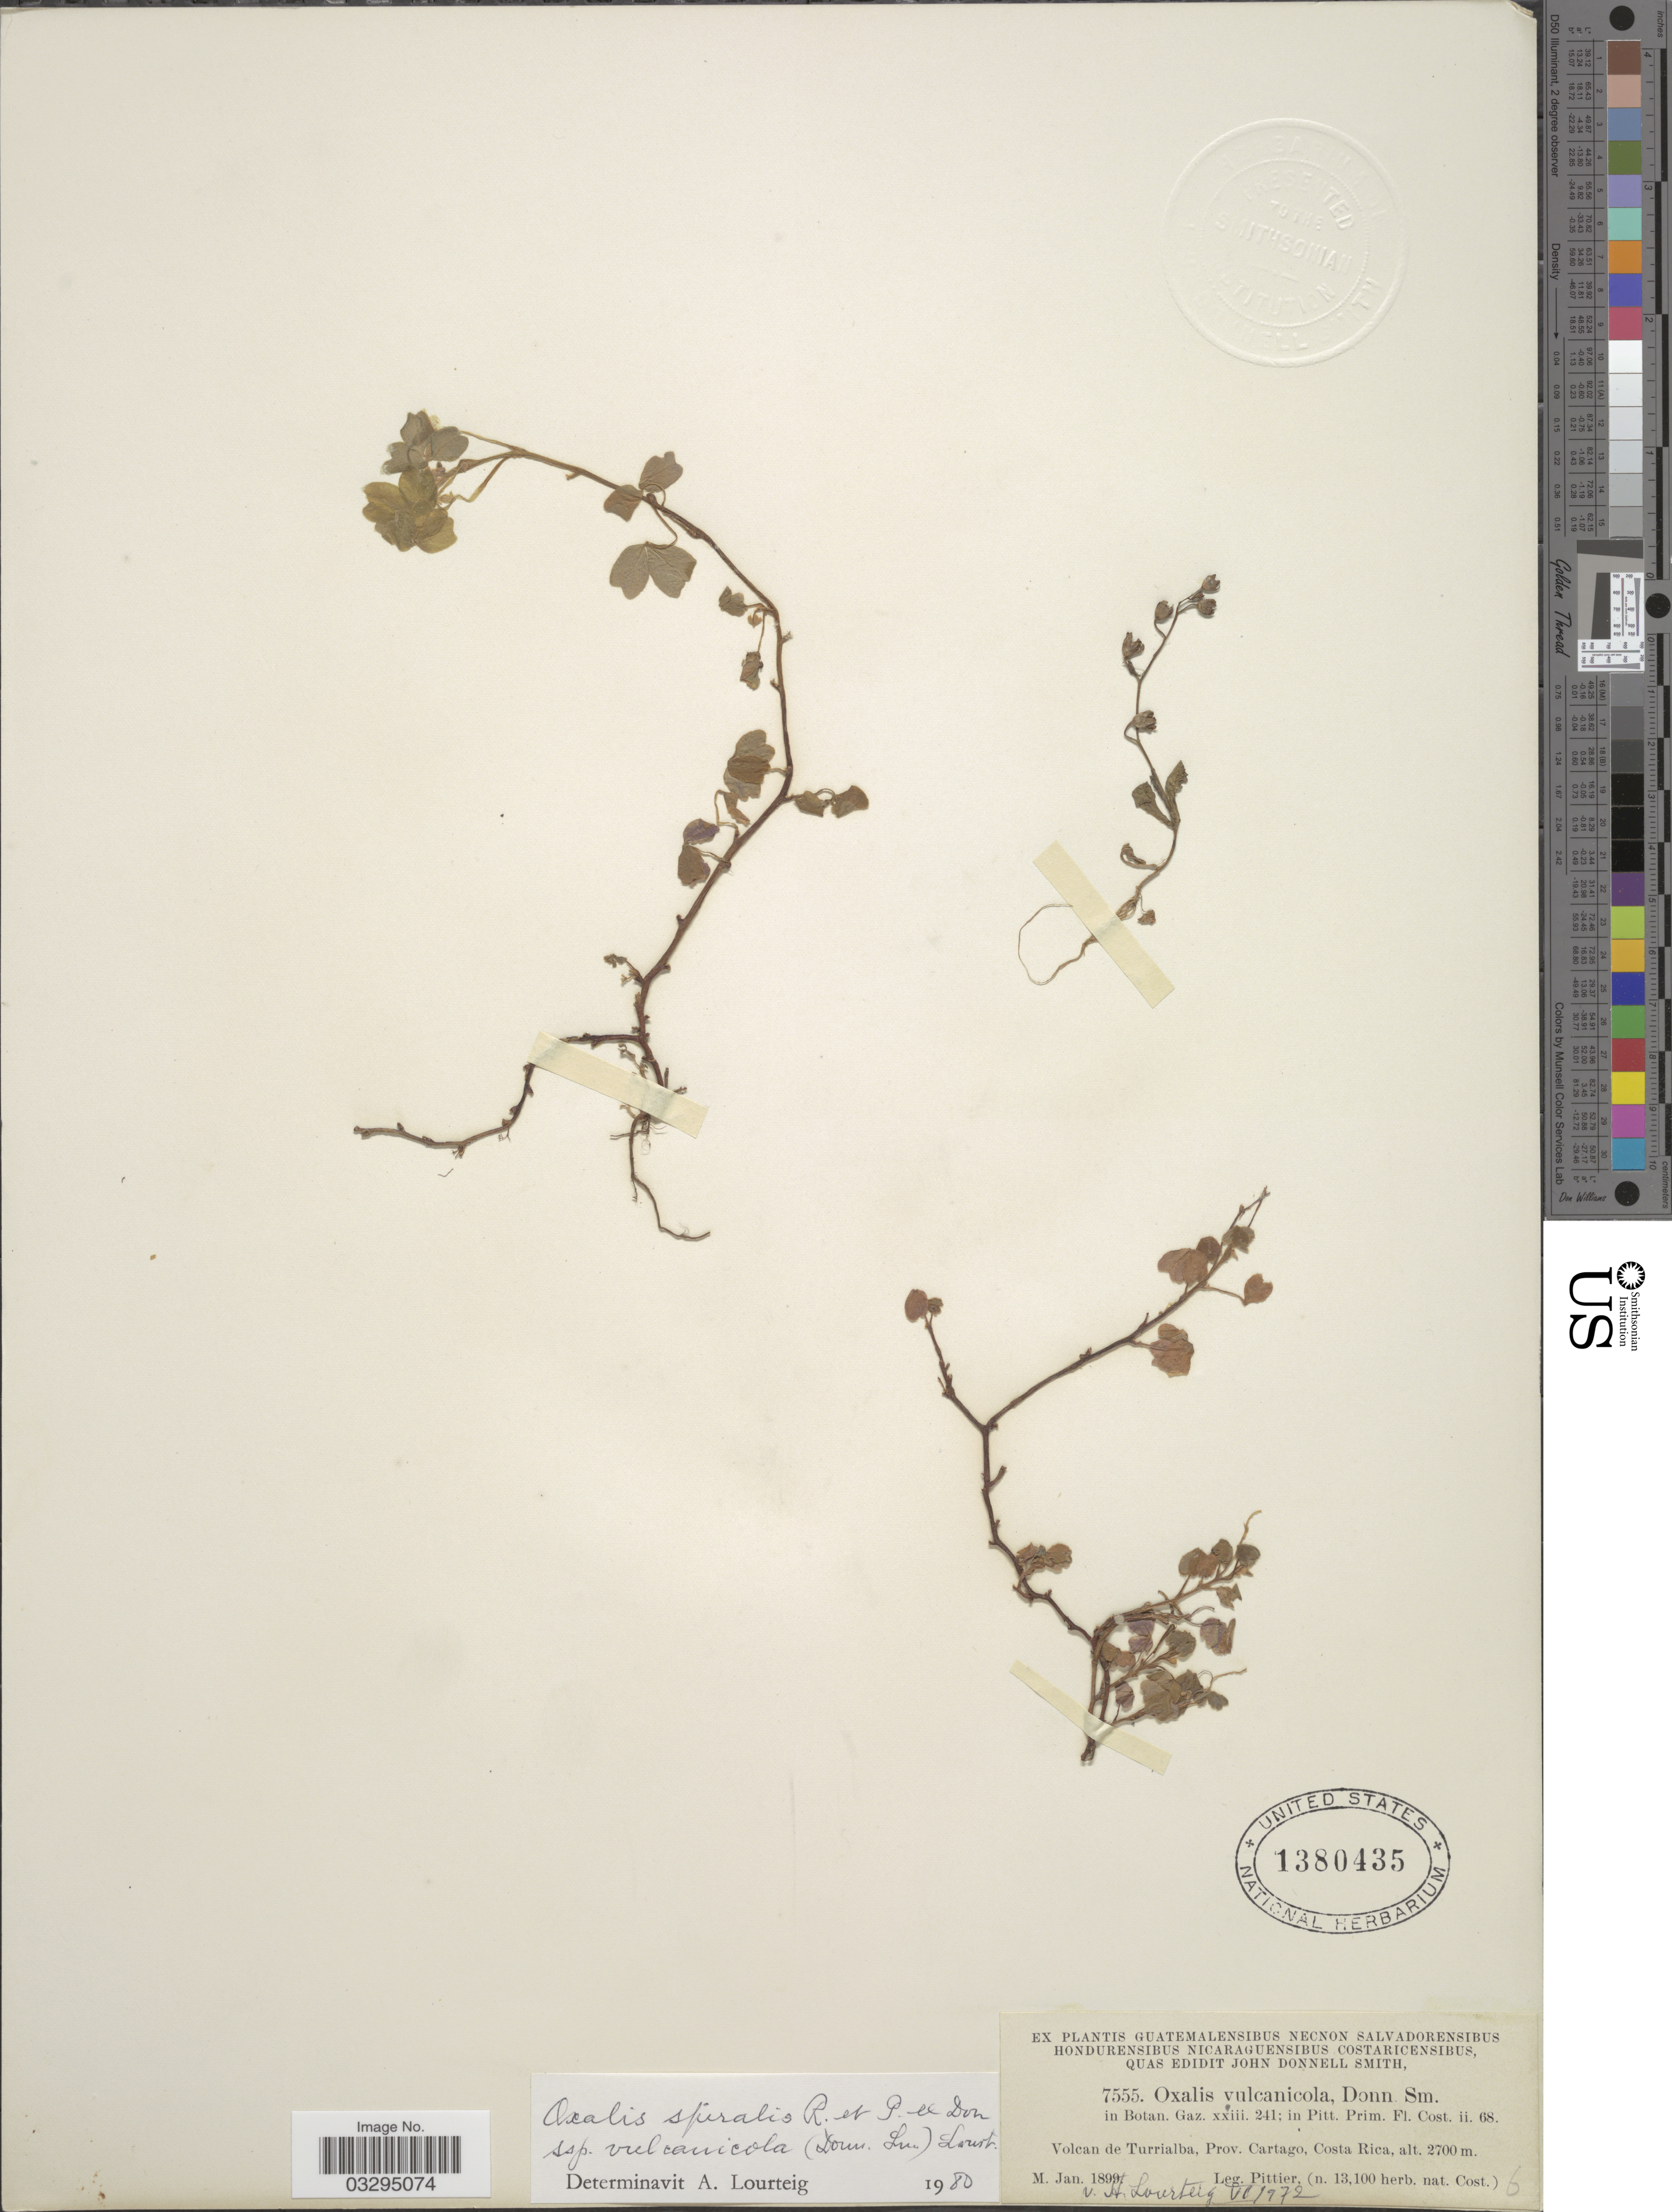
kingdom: Plantae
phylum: Tracheophyta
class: Magnoliopsida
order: Oxalidales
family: Oxalidaceae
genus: Oxalis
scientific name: Oxalis spiralis subsp. vulcanicola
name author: (Donn. Sm.) Lourteig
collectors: Pittier, --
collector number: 7555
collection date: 1899-01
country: Costa Rica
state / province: Cartago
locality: Volcan de Turrialba, Prov. Cartago.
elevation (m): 2700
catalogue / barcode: US 1380435